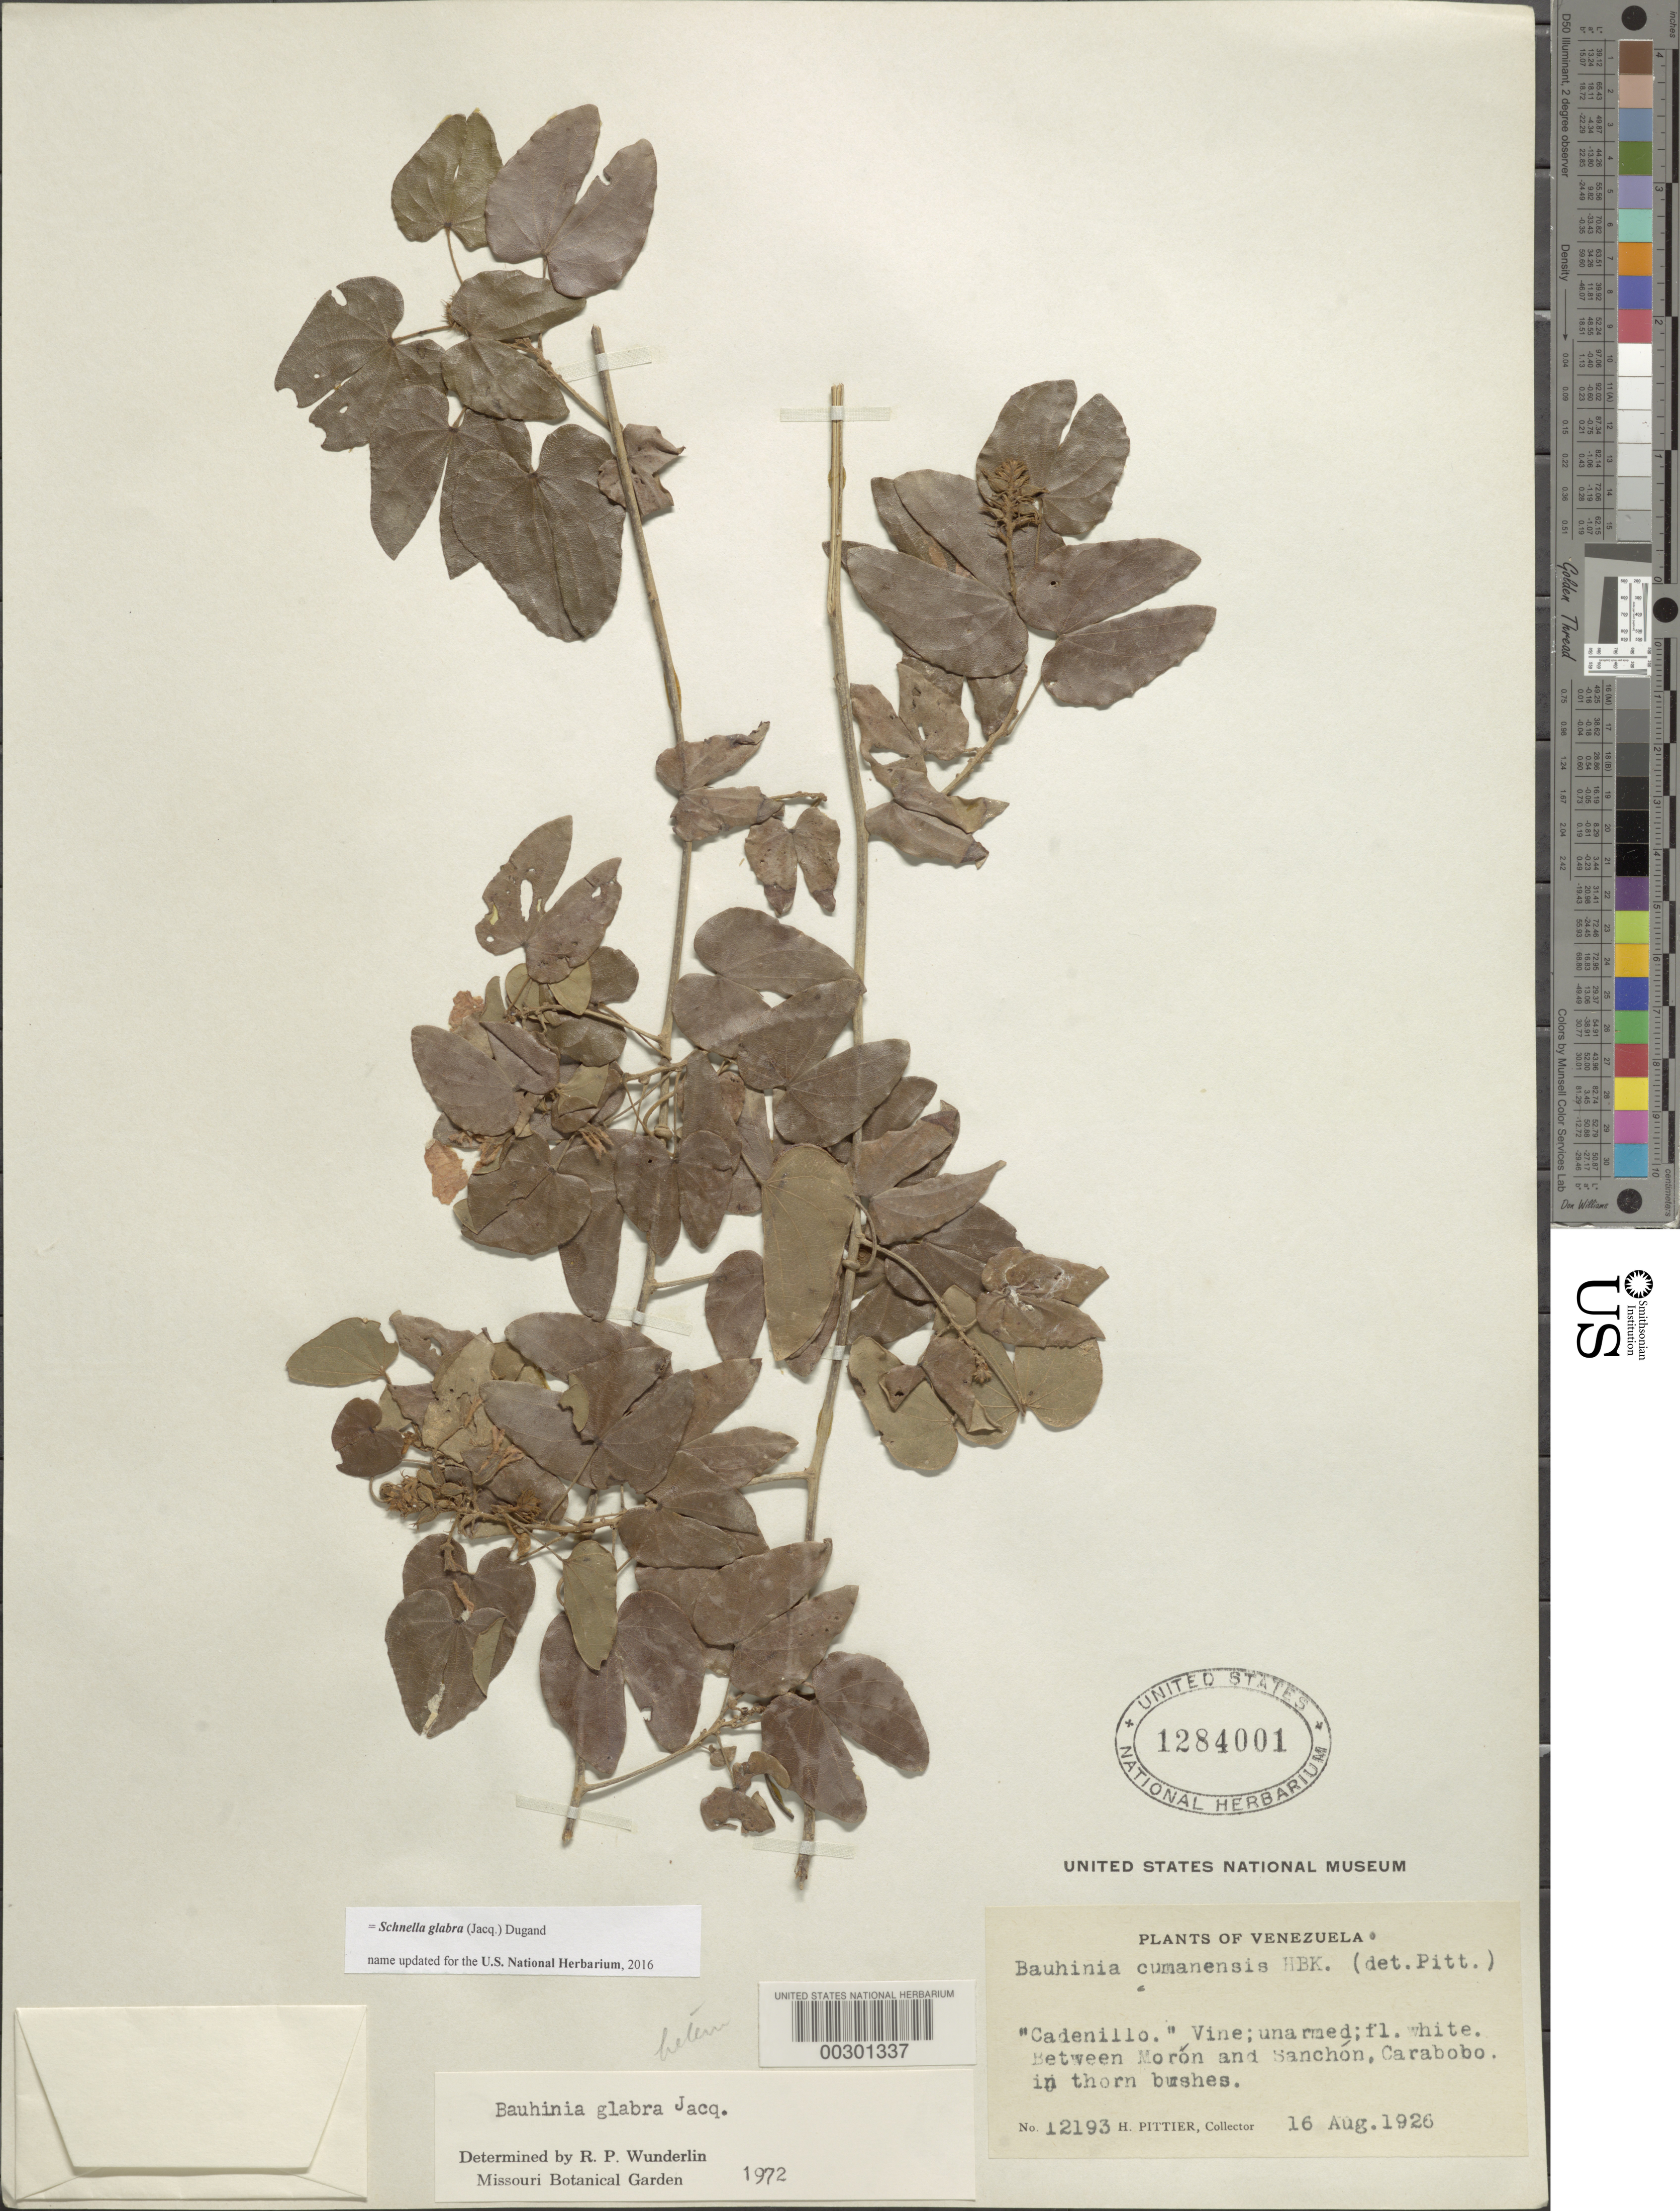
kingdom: Plantae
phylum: Tracheophyta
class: Magnoliopsida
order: Fabales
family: Fabaceae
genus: Schnella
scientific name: Schnella glabra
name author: (Jacq.) Dugand G.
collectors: H. F. Pittier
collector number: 12193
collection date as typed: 16 Aug 1926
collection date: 1926-08-16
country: Venezuela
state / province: Carabobo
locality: Between moron and sanchon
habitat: In thorn bushes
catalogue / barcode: US 1284001